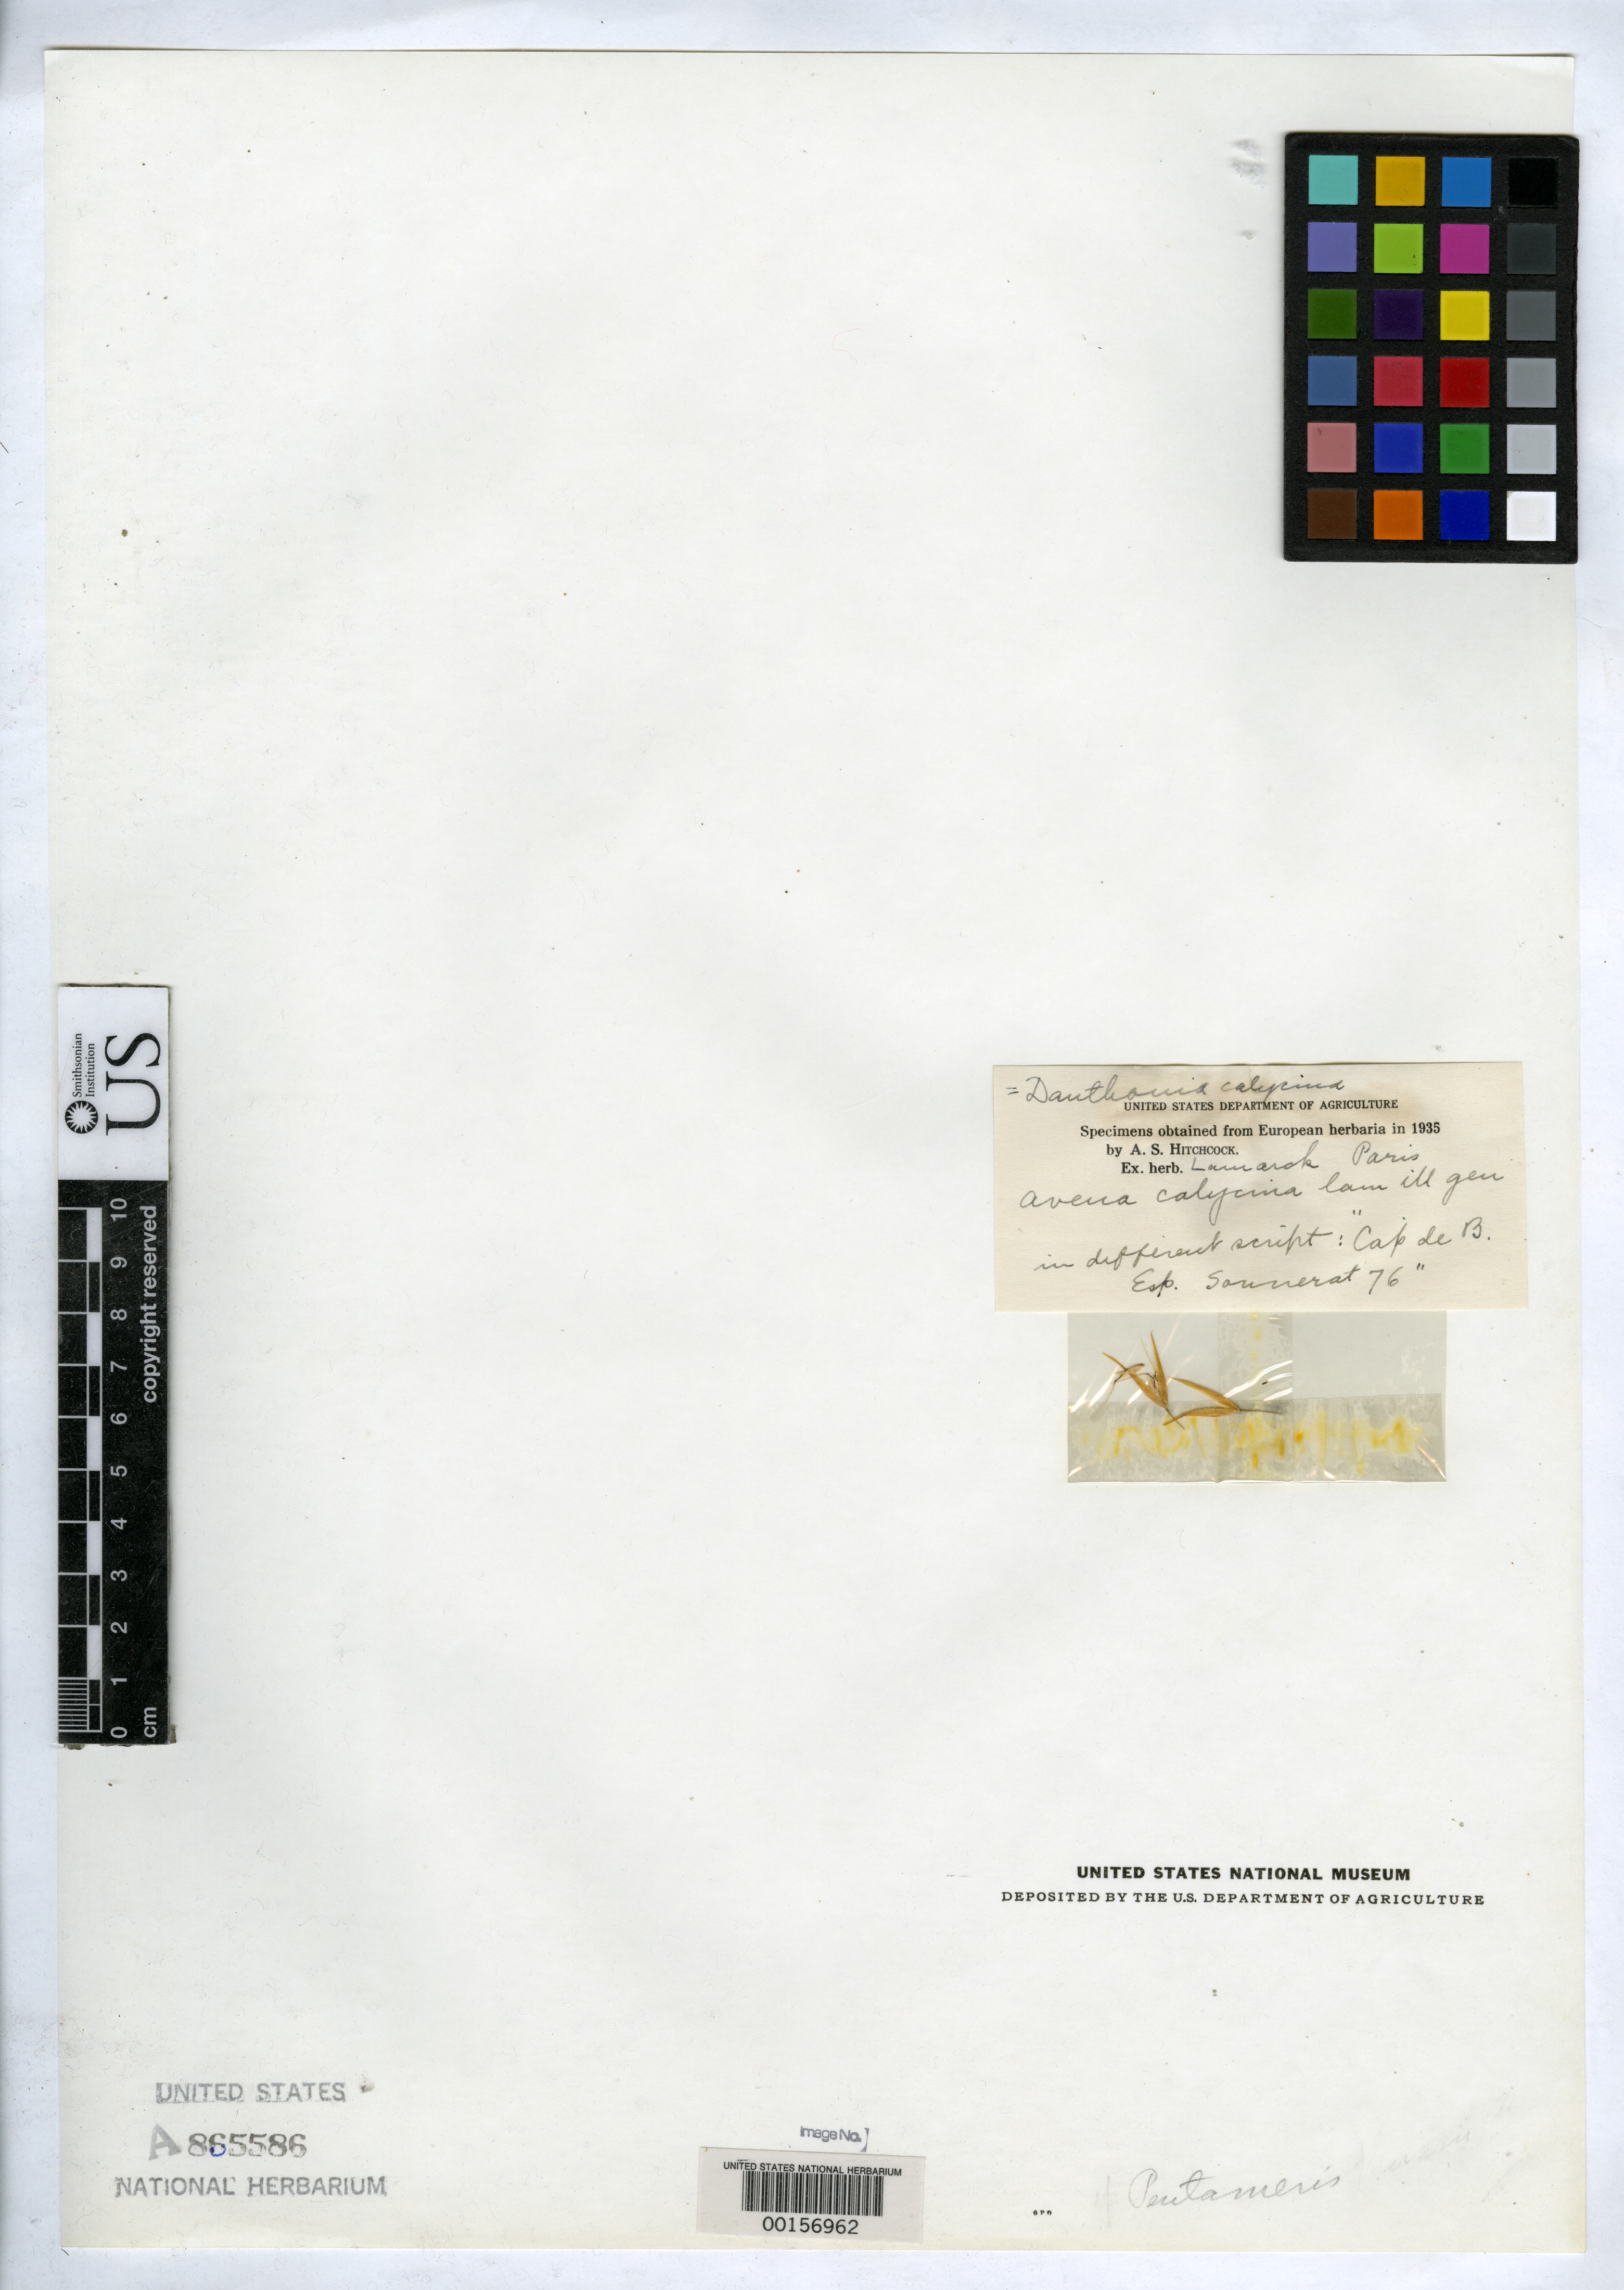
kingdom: Plantae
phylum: Tracheophyta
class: Liliopsida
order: Poales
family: Poaceae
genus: Avena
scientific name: Avena calycina Lam., nom. illeg.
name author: Lam.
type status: Type Fragment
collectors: P. Sonnerat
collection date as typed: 1776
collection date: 1776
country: South Africa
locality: "Cap de B." [protologue, Capite Bonae Spei]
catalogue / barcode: US 865586A